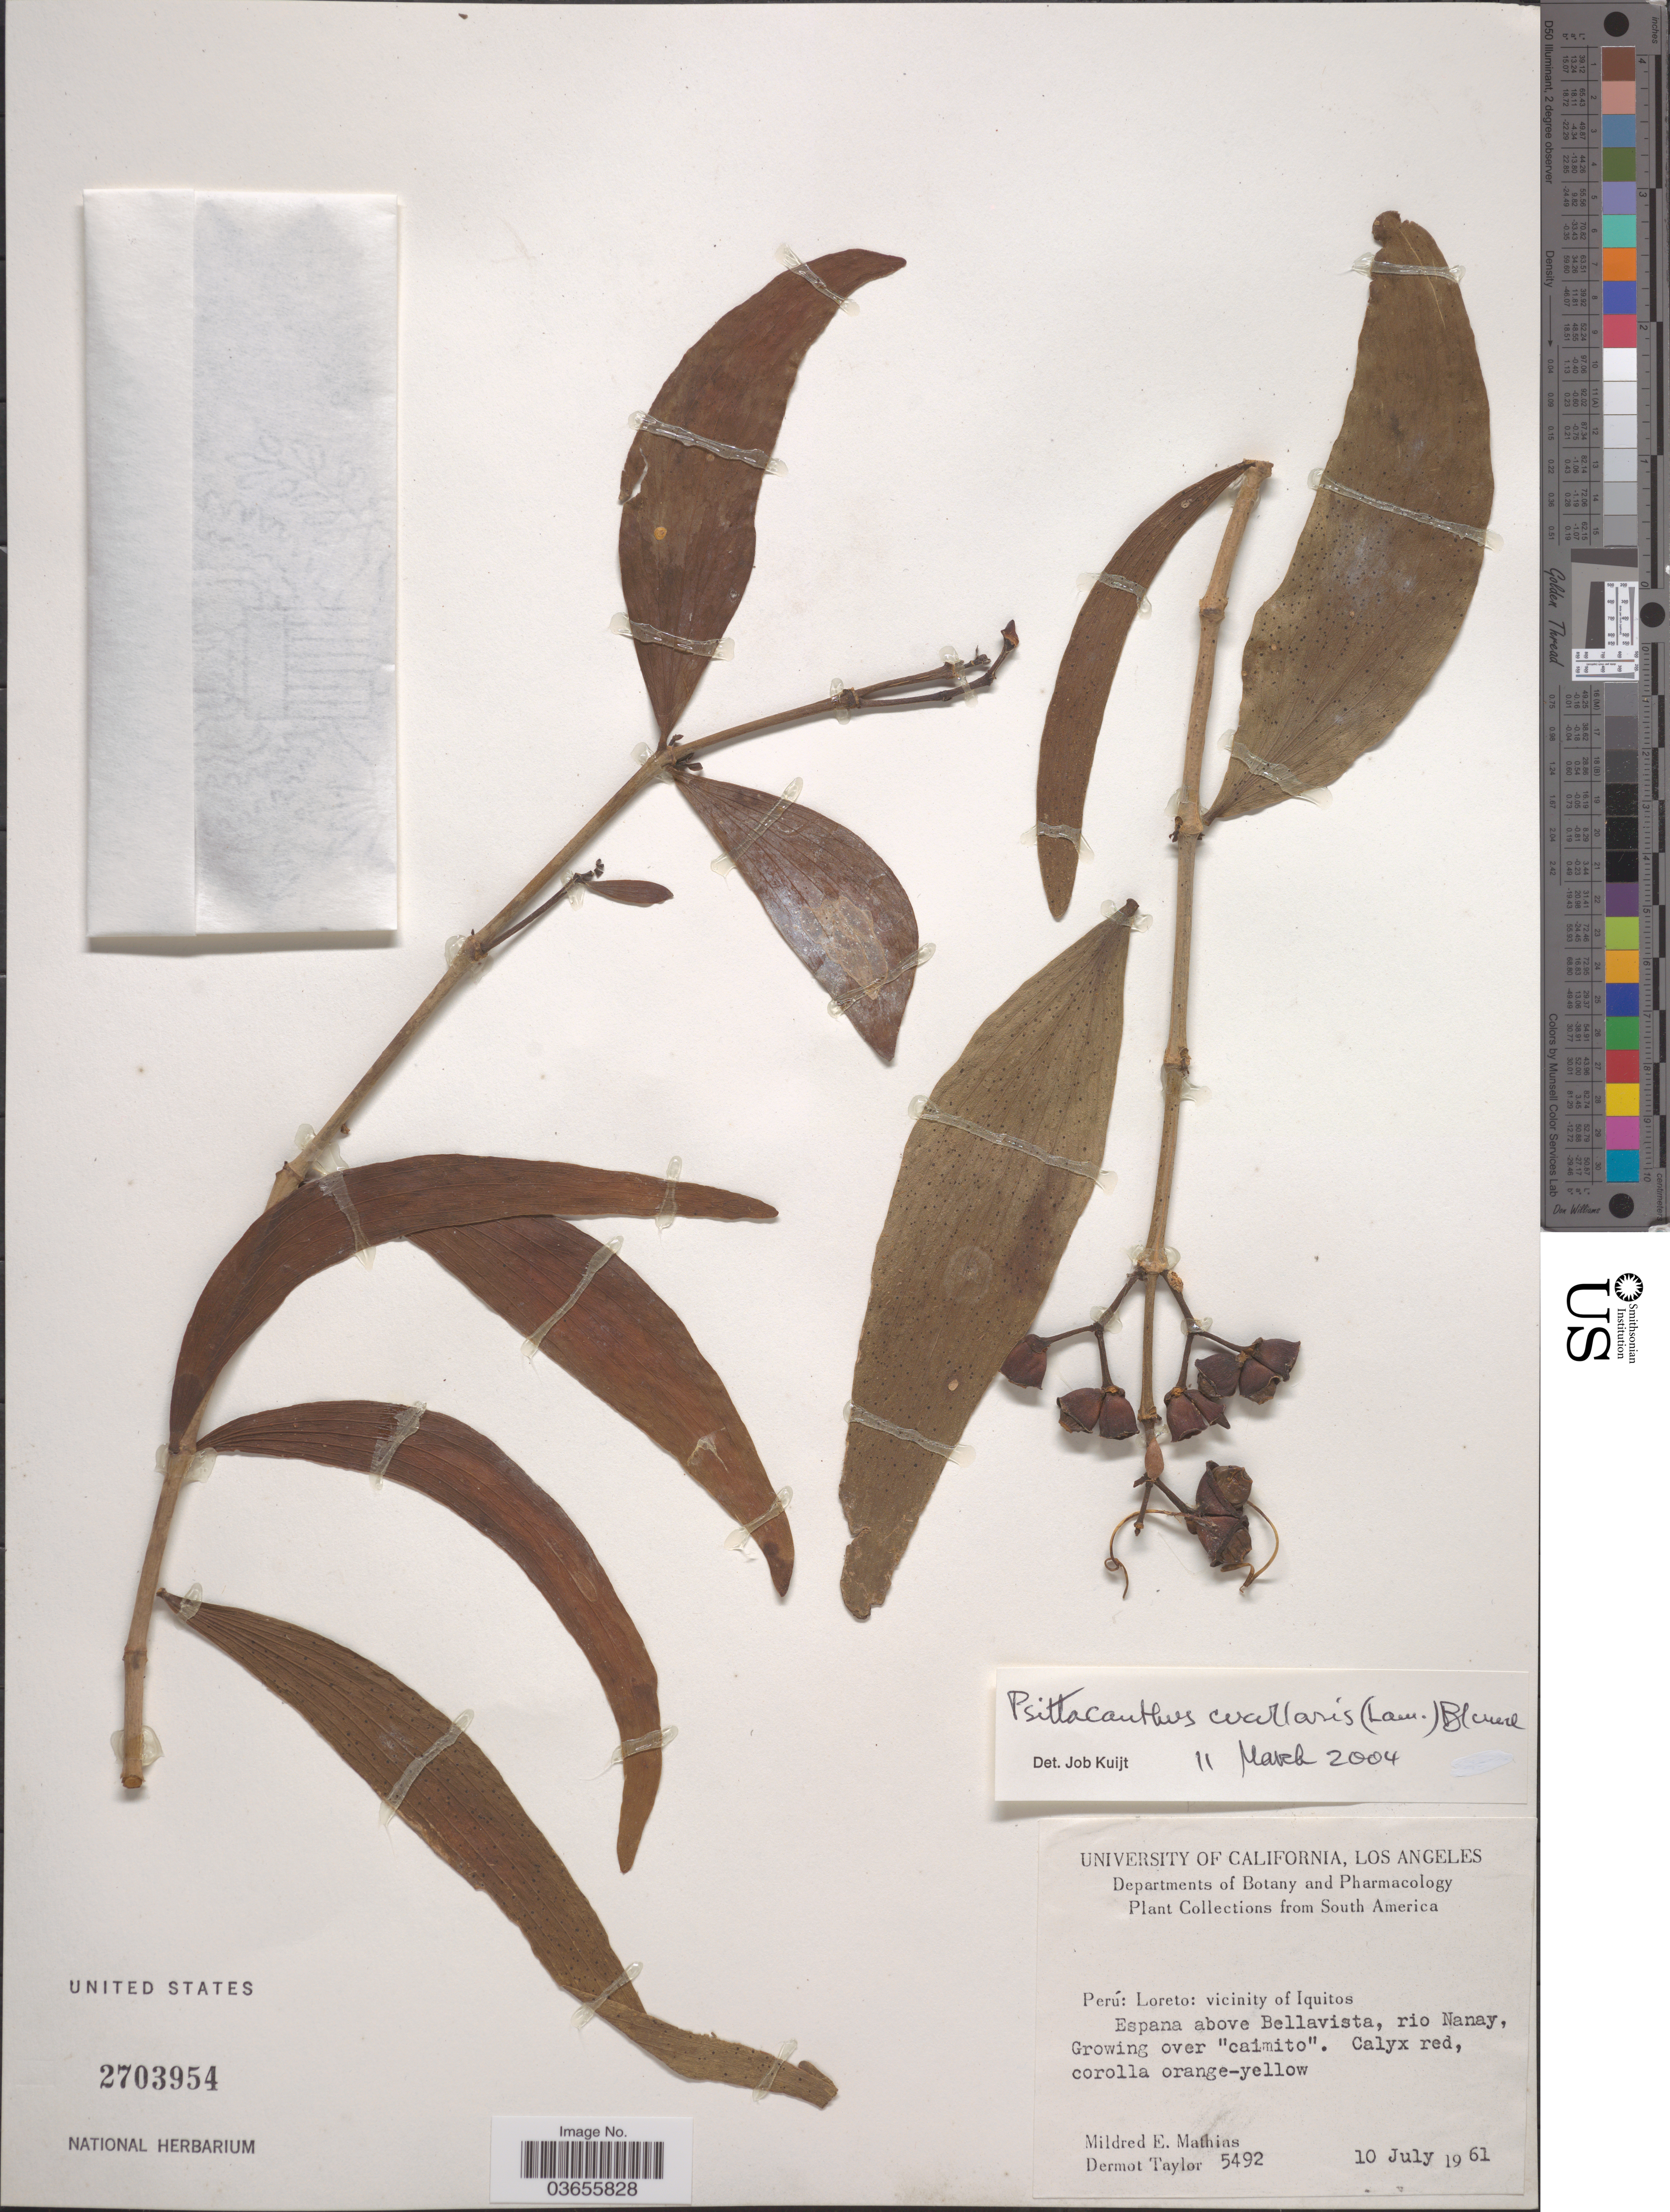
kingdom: Plantae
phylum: Tracheophyta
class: Magnoliopsida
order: Santalales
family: Loranthaceae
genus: Psittacanthus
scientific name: Psittacanthus cucullaris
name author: (Kunth) G. Don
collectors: M. E. Mathias & D. Taylor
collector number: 5492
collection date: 1961-07-10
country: Peru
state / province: Loreto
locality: Vicinity of Iquitos. Espana above Bellavista, rio Nanay, growing over "caimito".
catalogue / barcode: US 2703954